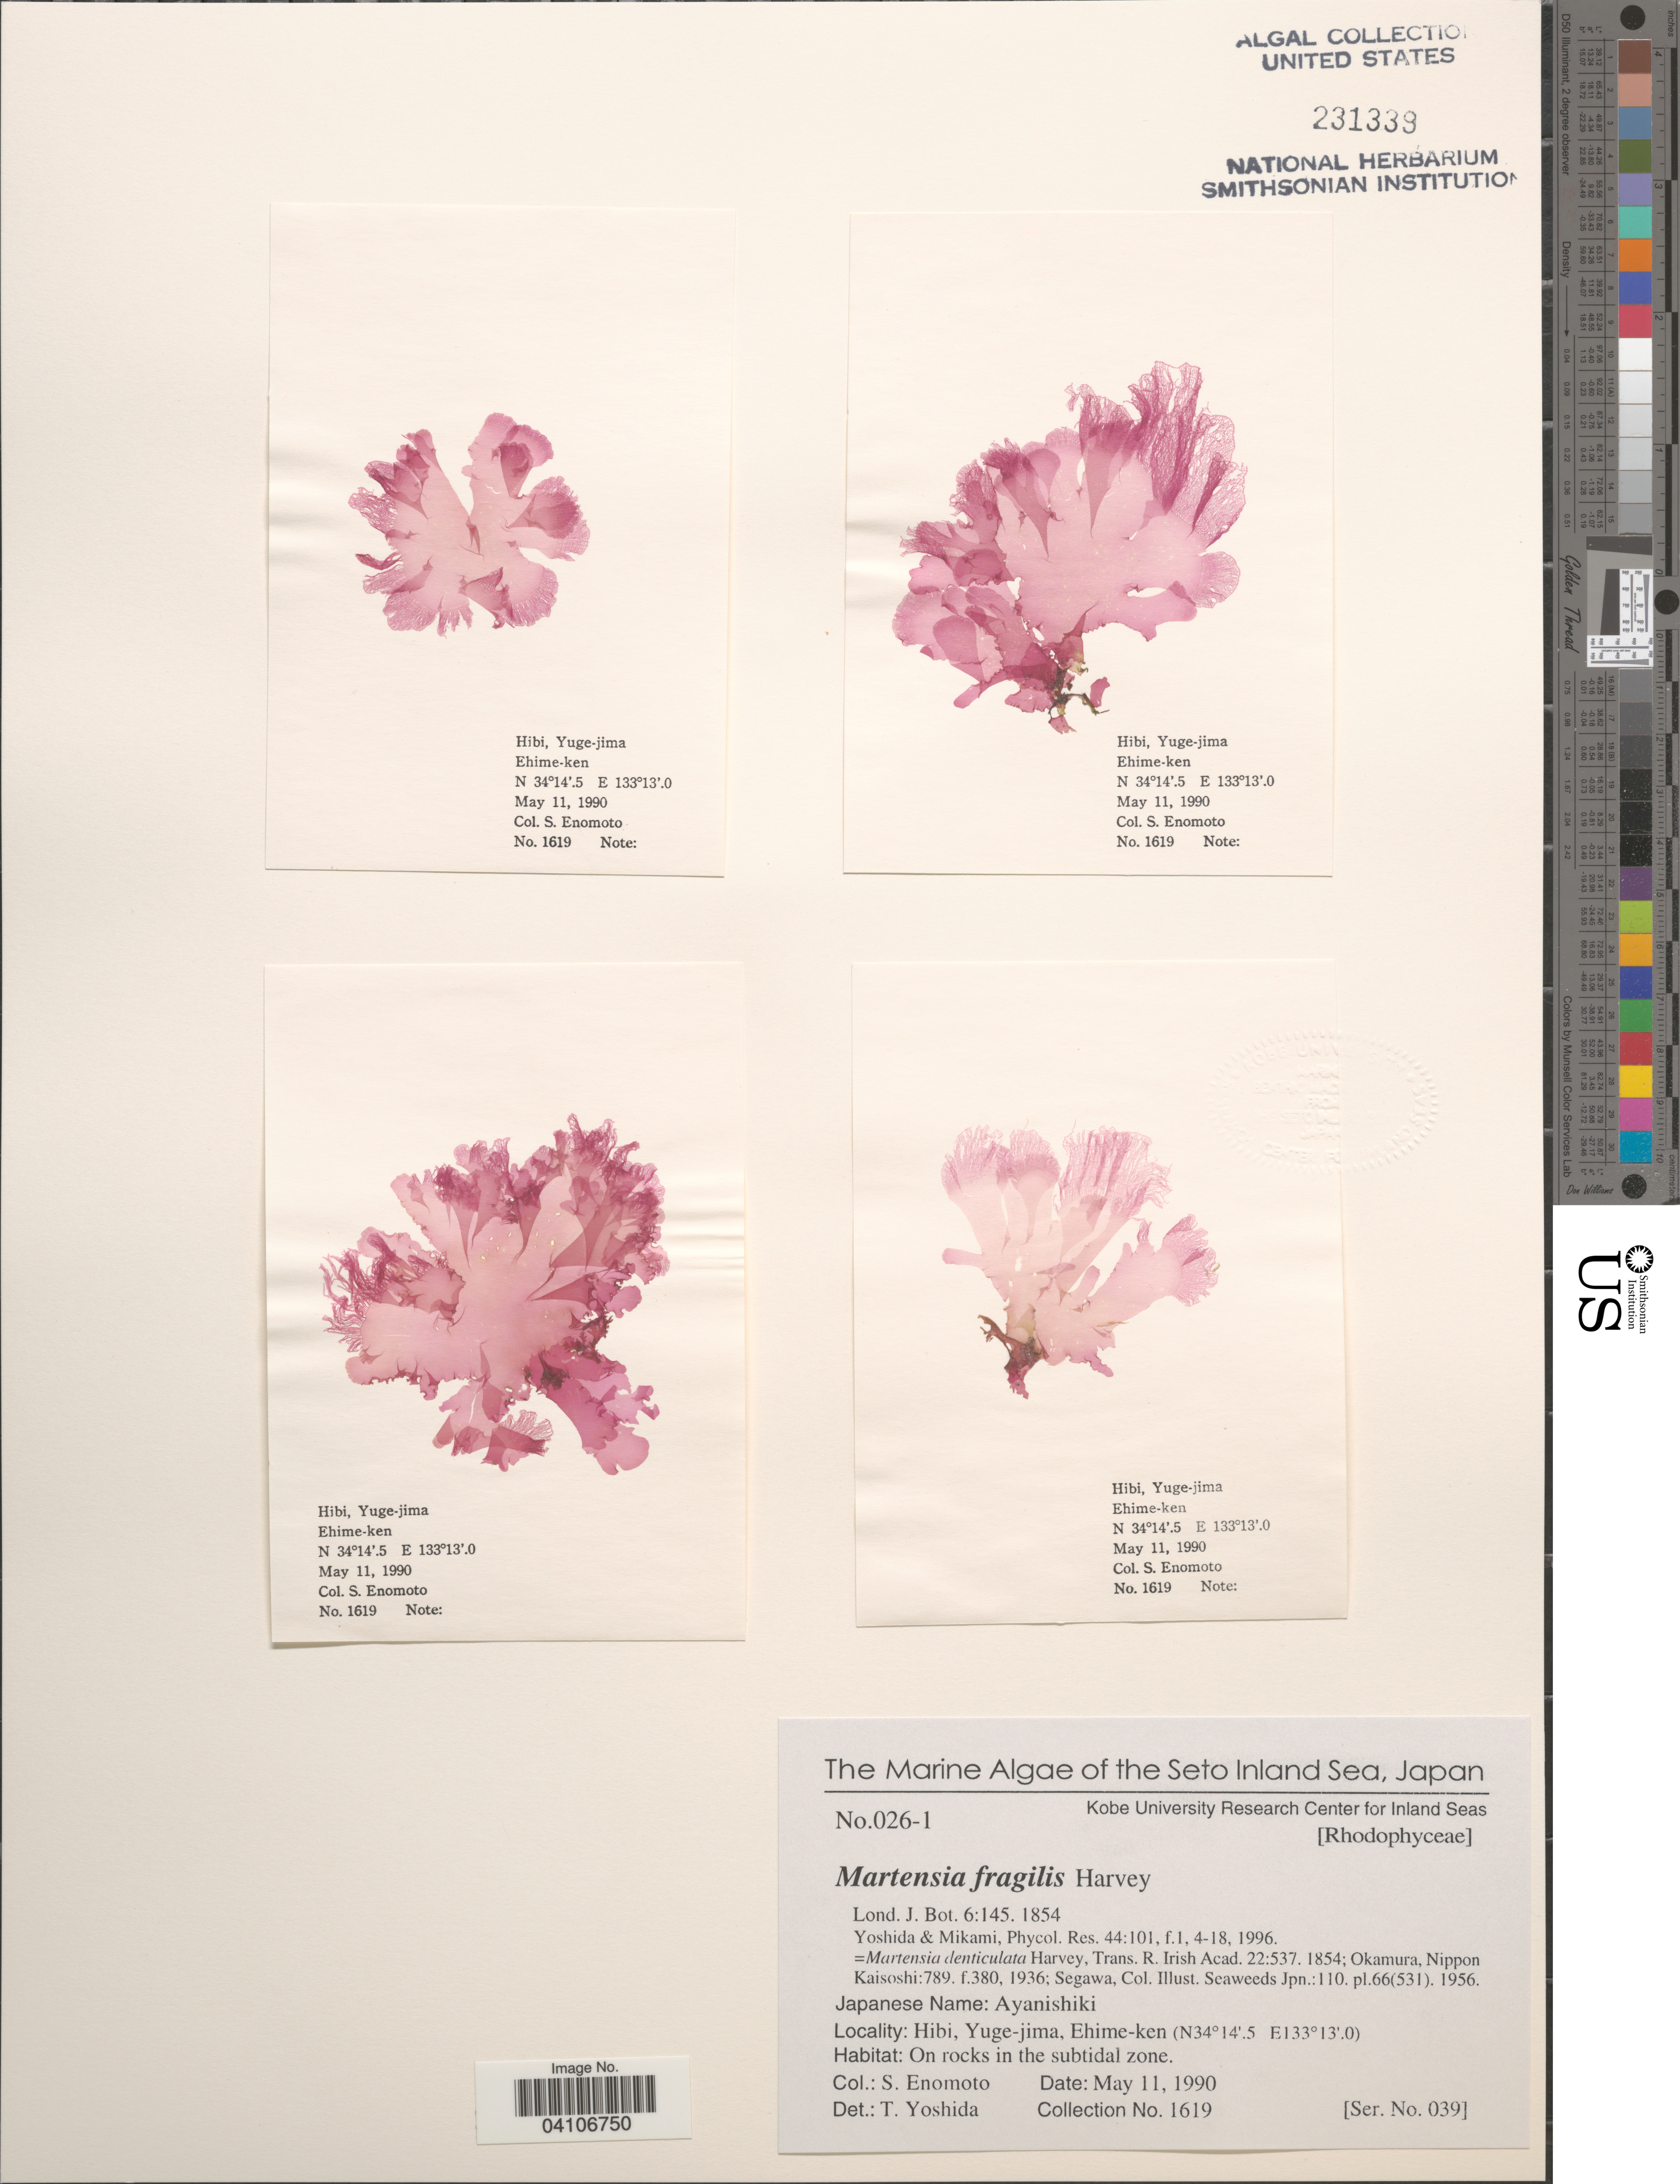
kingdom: Plantae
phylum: Rhodophyta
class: Florideophyceae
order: Ceramiales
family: Delesseriaceae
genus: Martensia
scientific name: Martensia fragilis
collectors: S. Enomoto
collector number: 1619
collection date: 1990-05-11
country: Japan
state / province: Ehime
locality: The Seto Inland Sea. Hibi, yuge-jima, Ehima-ken. On rocks in the subtidal zone.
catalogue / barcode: US 231339